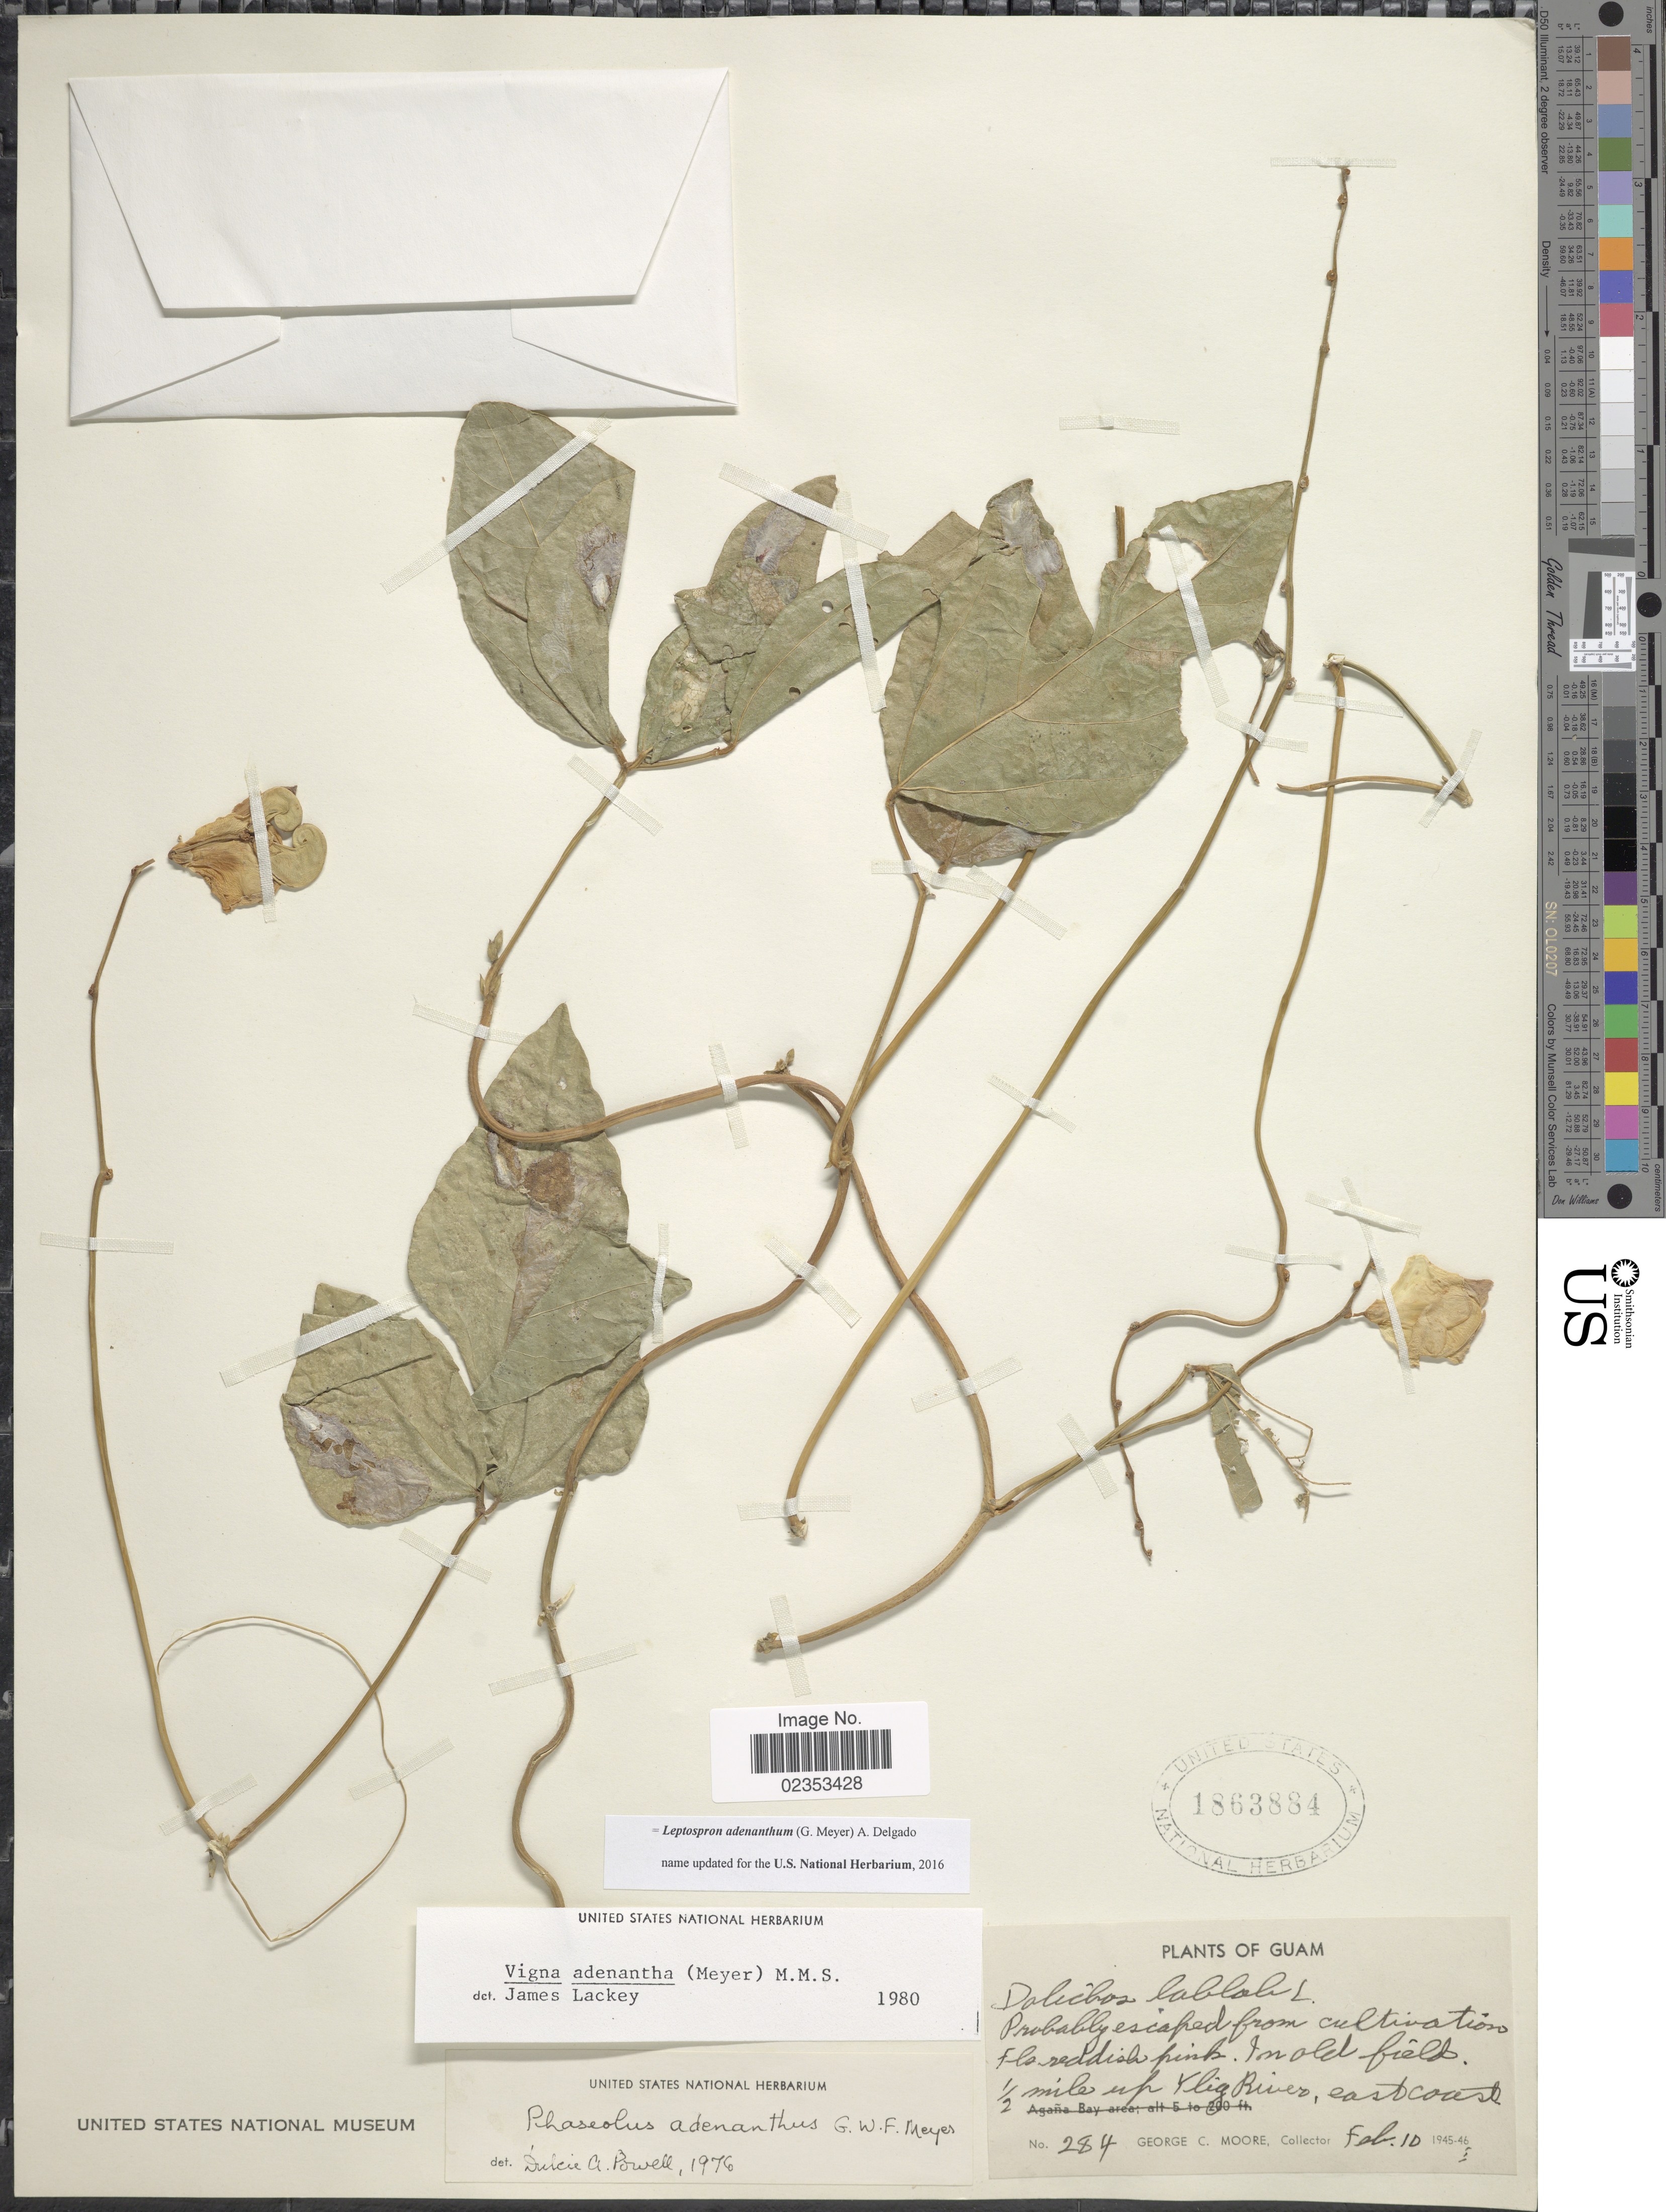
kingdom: Plantae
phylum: Tracheophyta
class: Magnoliopsida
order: Fabales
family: Fabaceae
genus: Leptospron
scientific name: Leptospron adenanthum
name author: (G. Mey.) A. Delgado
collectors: G. C. Moore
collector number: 284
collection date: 1945-02-10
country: Guam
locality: Probably escaped from cultivation. In old field. 1/2 mile up Ylig River, east coast.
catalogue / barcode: US 1863884